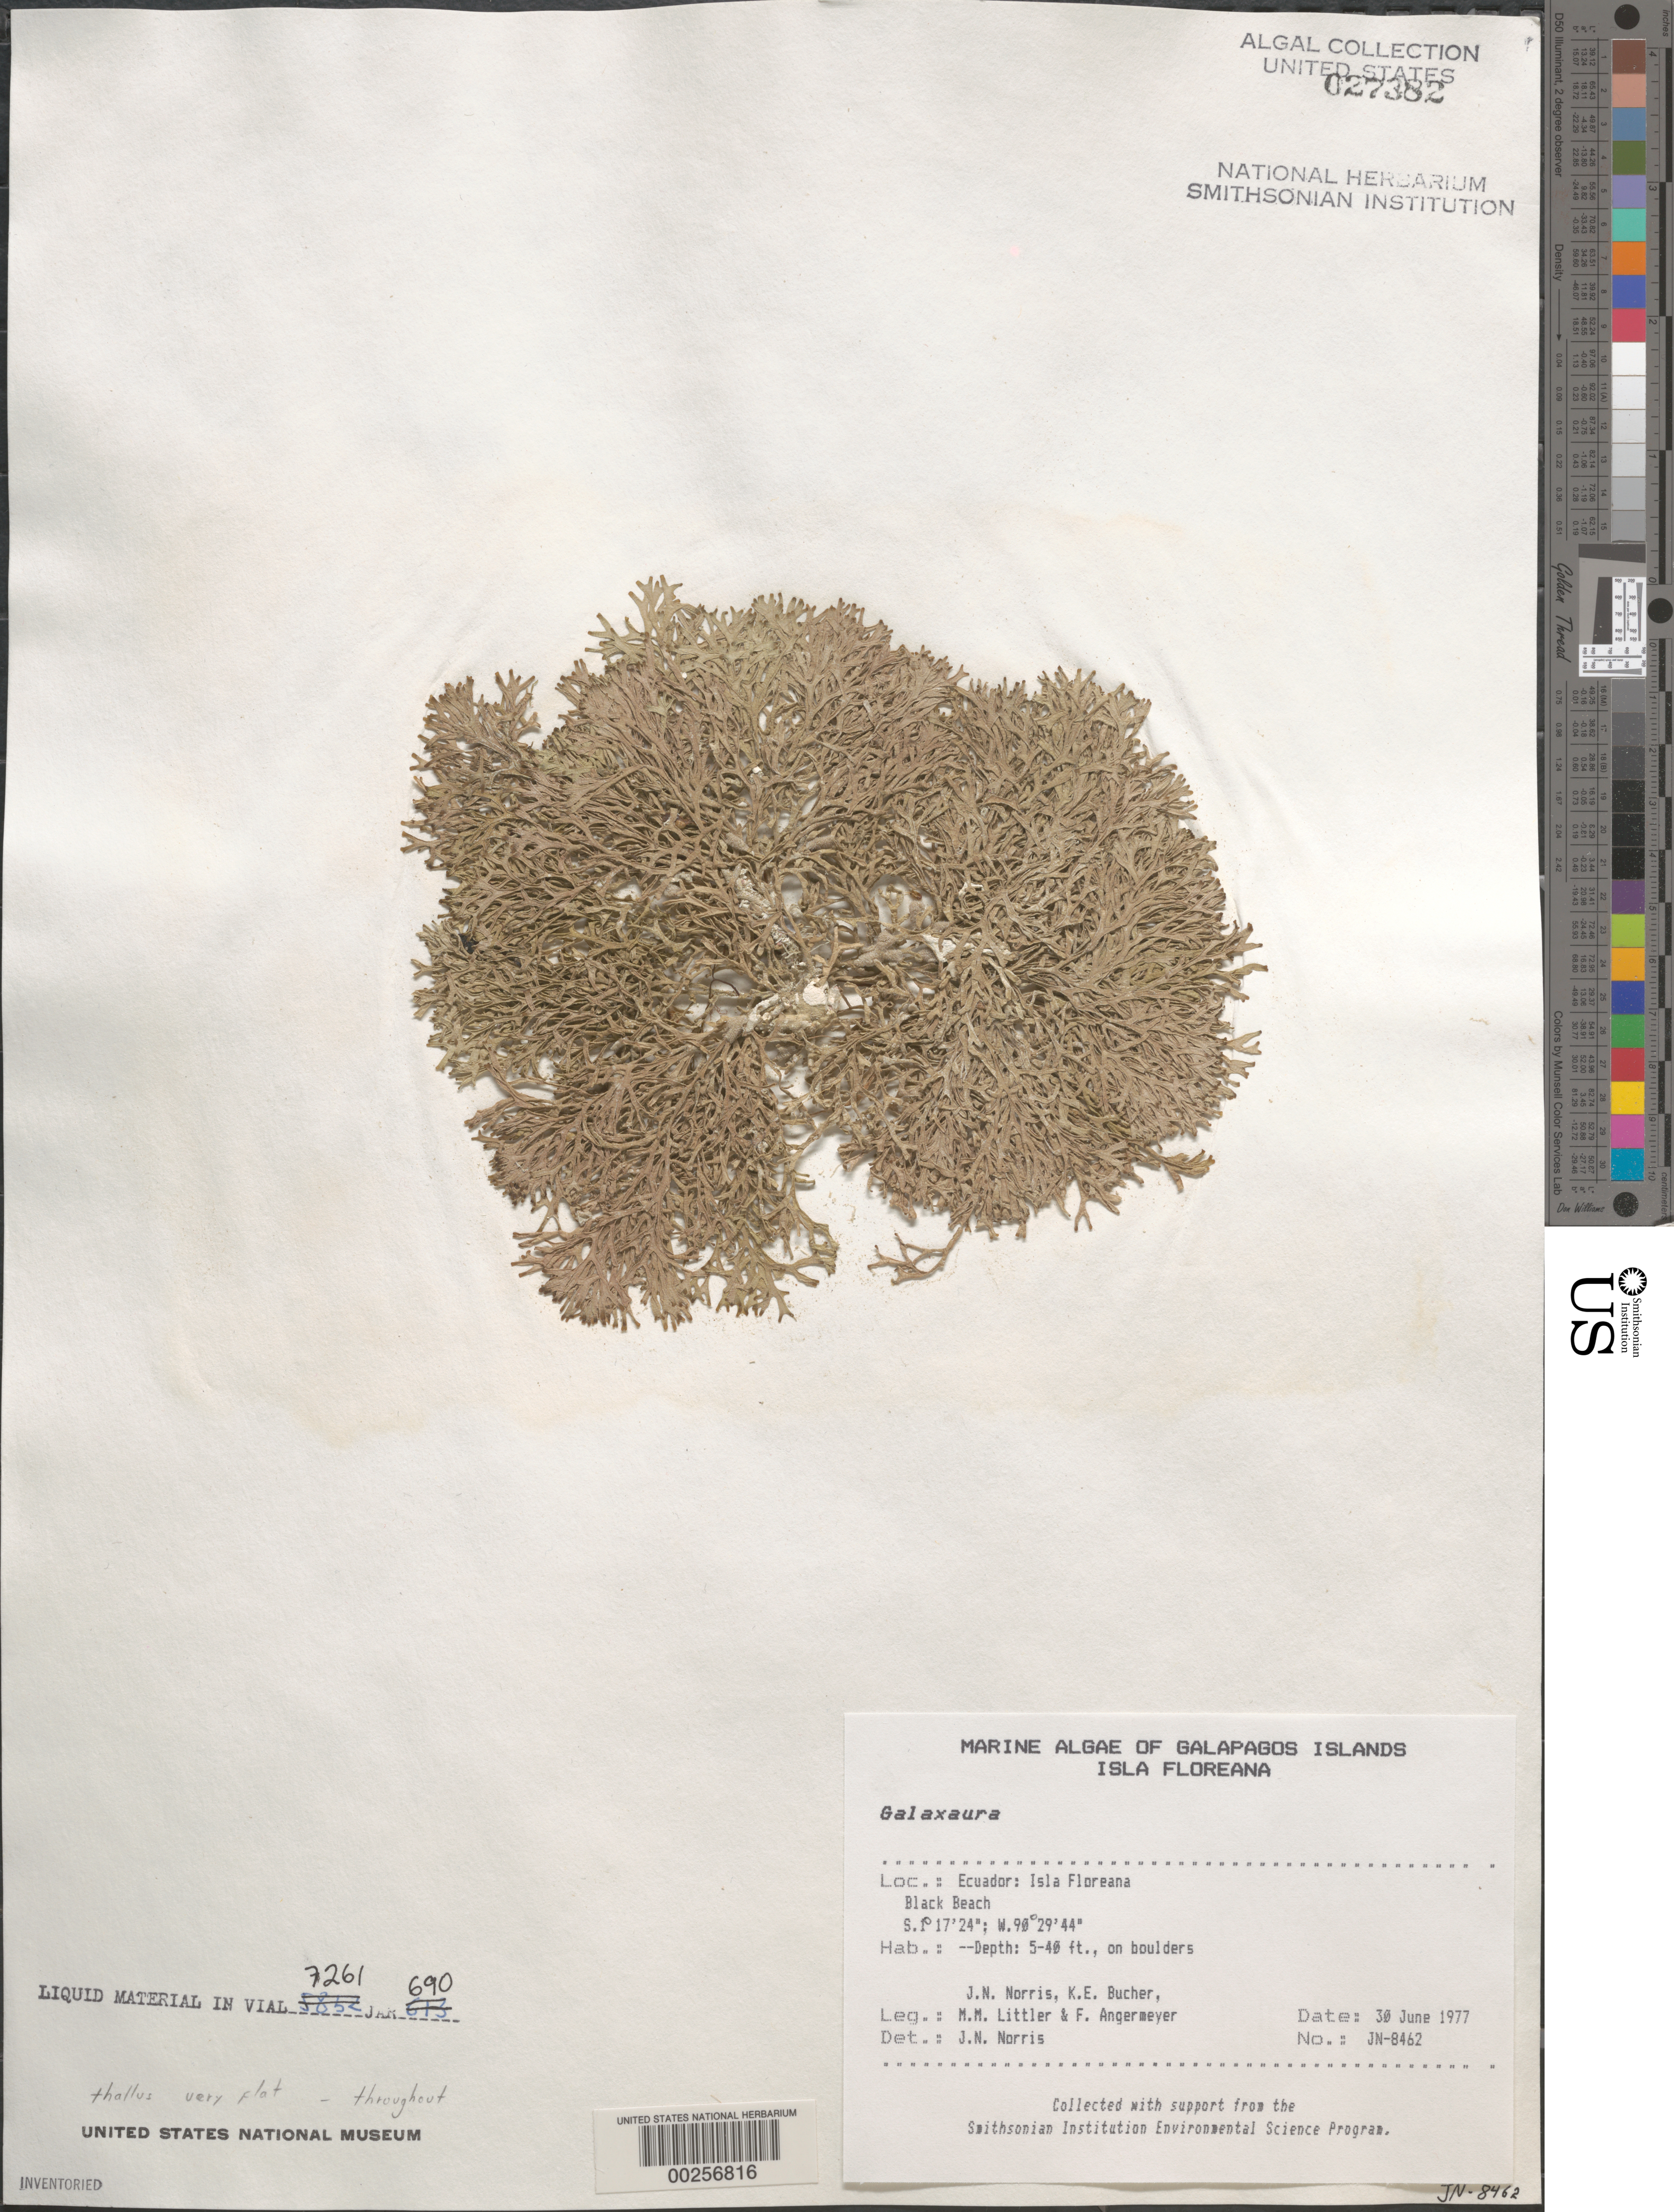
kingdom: Plantae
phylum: Rhodophyta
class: Florideophyceae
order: Nemaliales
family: Galaxauraceae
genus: Galaxaura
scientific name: Galaxaura sp.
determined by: Norris, James N.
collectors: J. N. Norris, K. E. Bucher, M. M. Littler & F. Angermeyer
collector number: JN-8462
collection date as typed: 30 Jun 1977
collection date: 1977-06-30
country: Ecuador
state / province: Colón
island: Floreana [Charles, Santa Maria]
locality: Black Beach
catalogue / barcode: US 27382